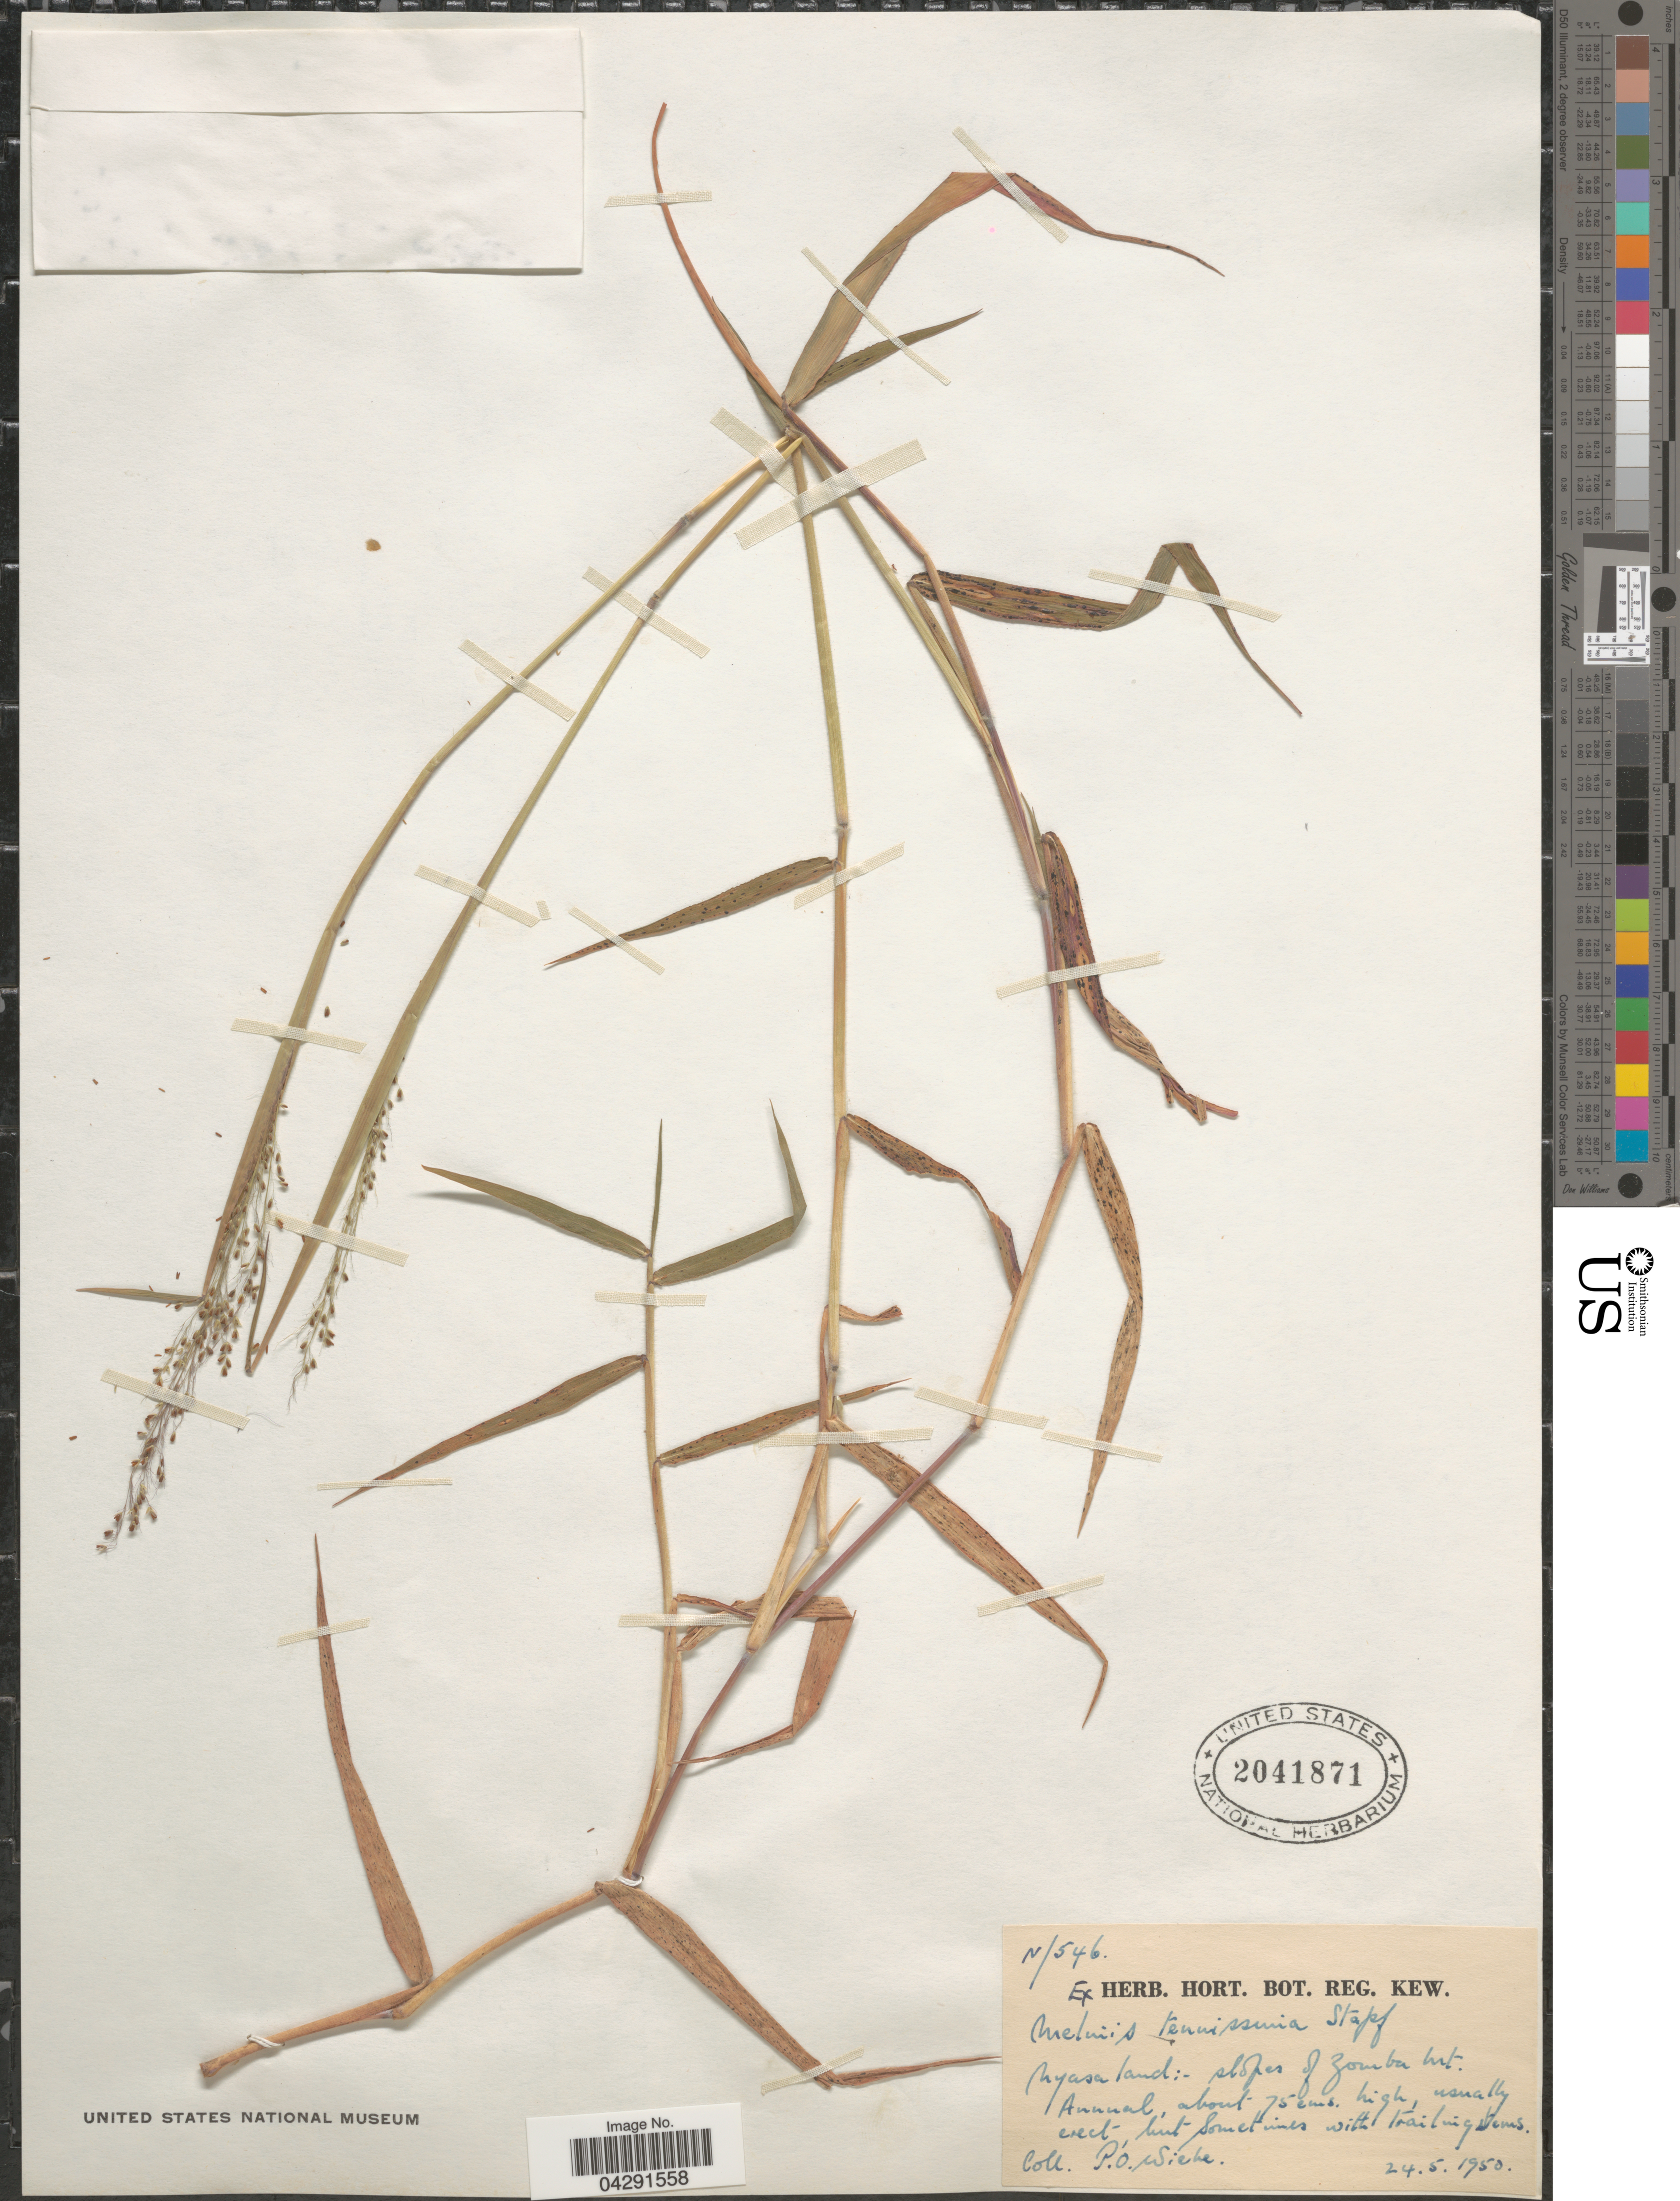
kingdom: Plantae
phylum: Tracheophyta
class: Liliopsida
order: Poales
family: Poaceae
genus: Melinis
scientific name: Melinis tenuissima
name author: Stapf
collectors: P. Wiehe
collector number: N/546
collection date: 1950-05-24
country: Malawi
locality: Nyasaland: slopes of Zomba Mt.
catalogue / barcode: US 2041871